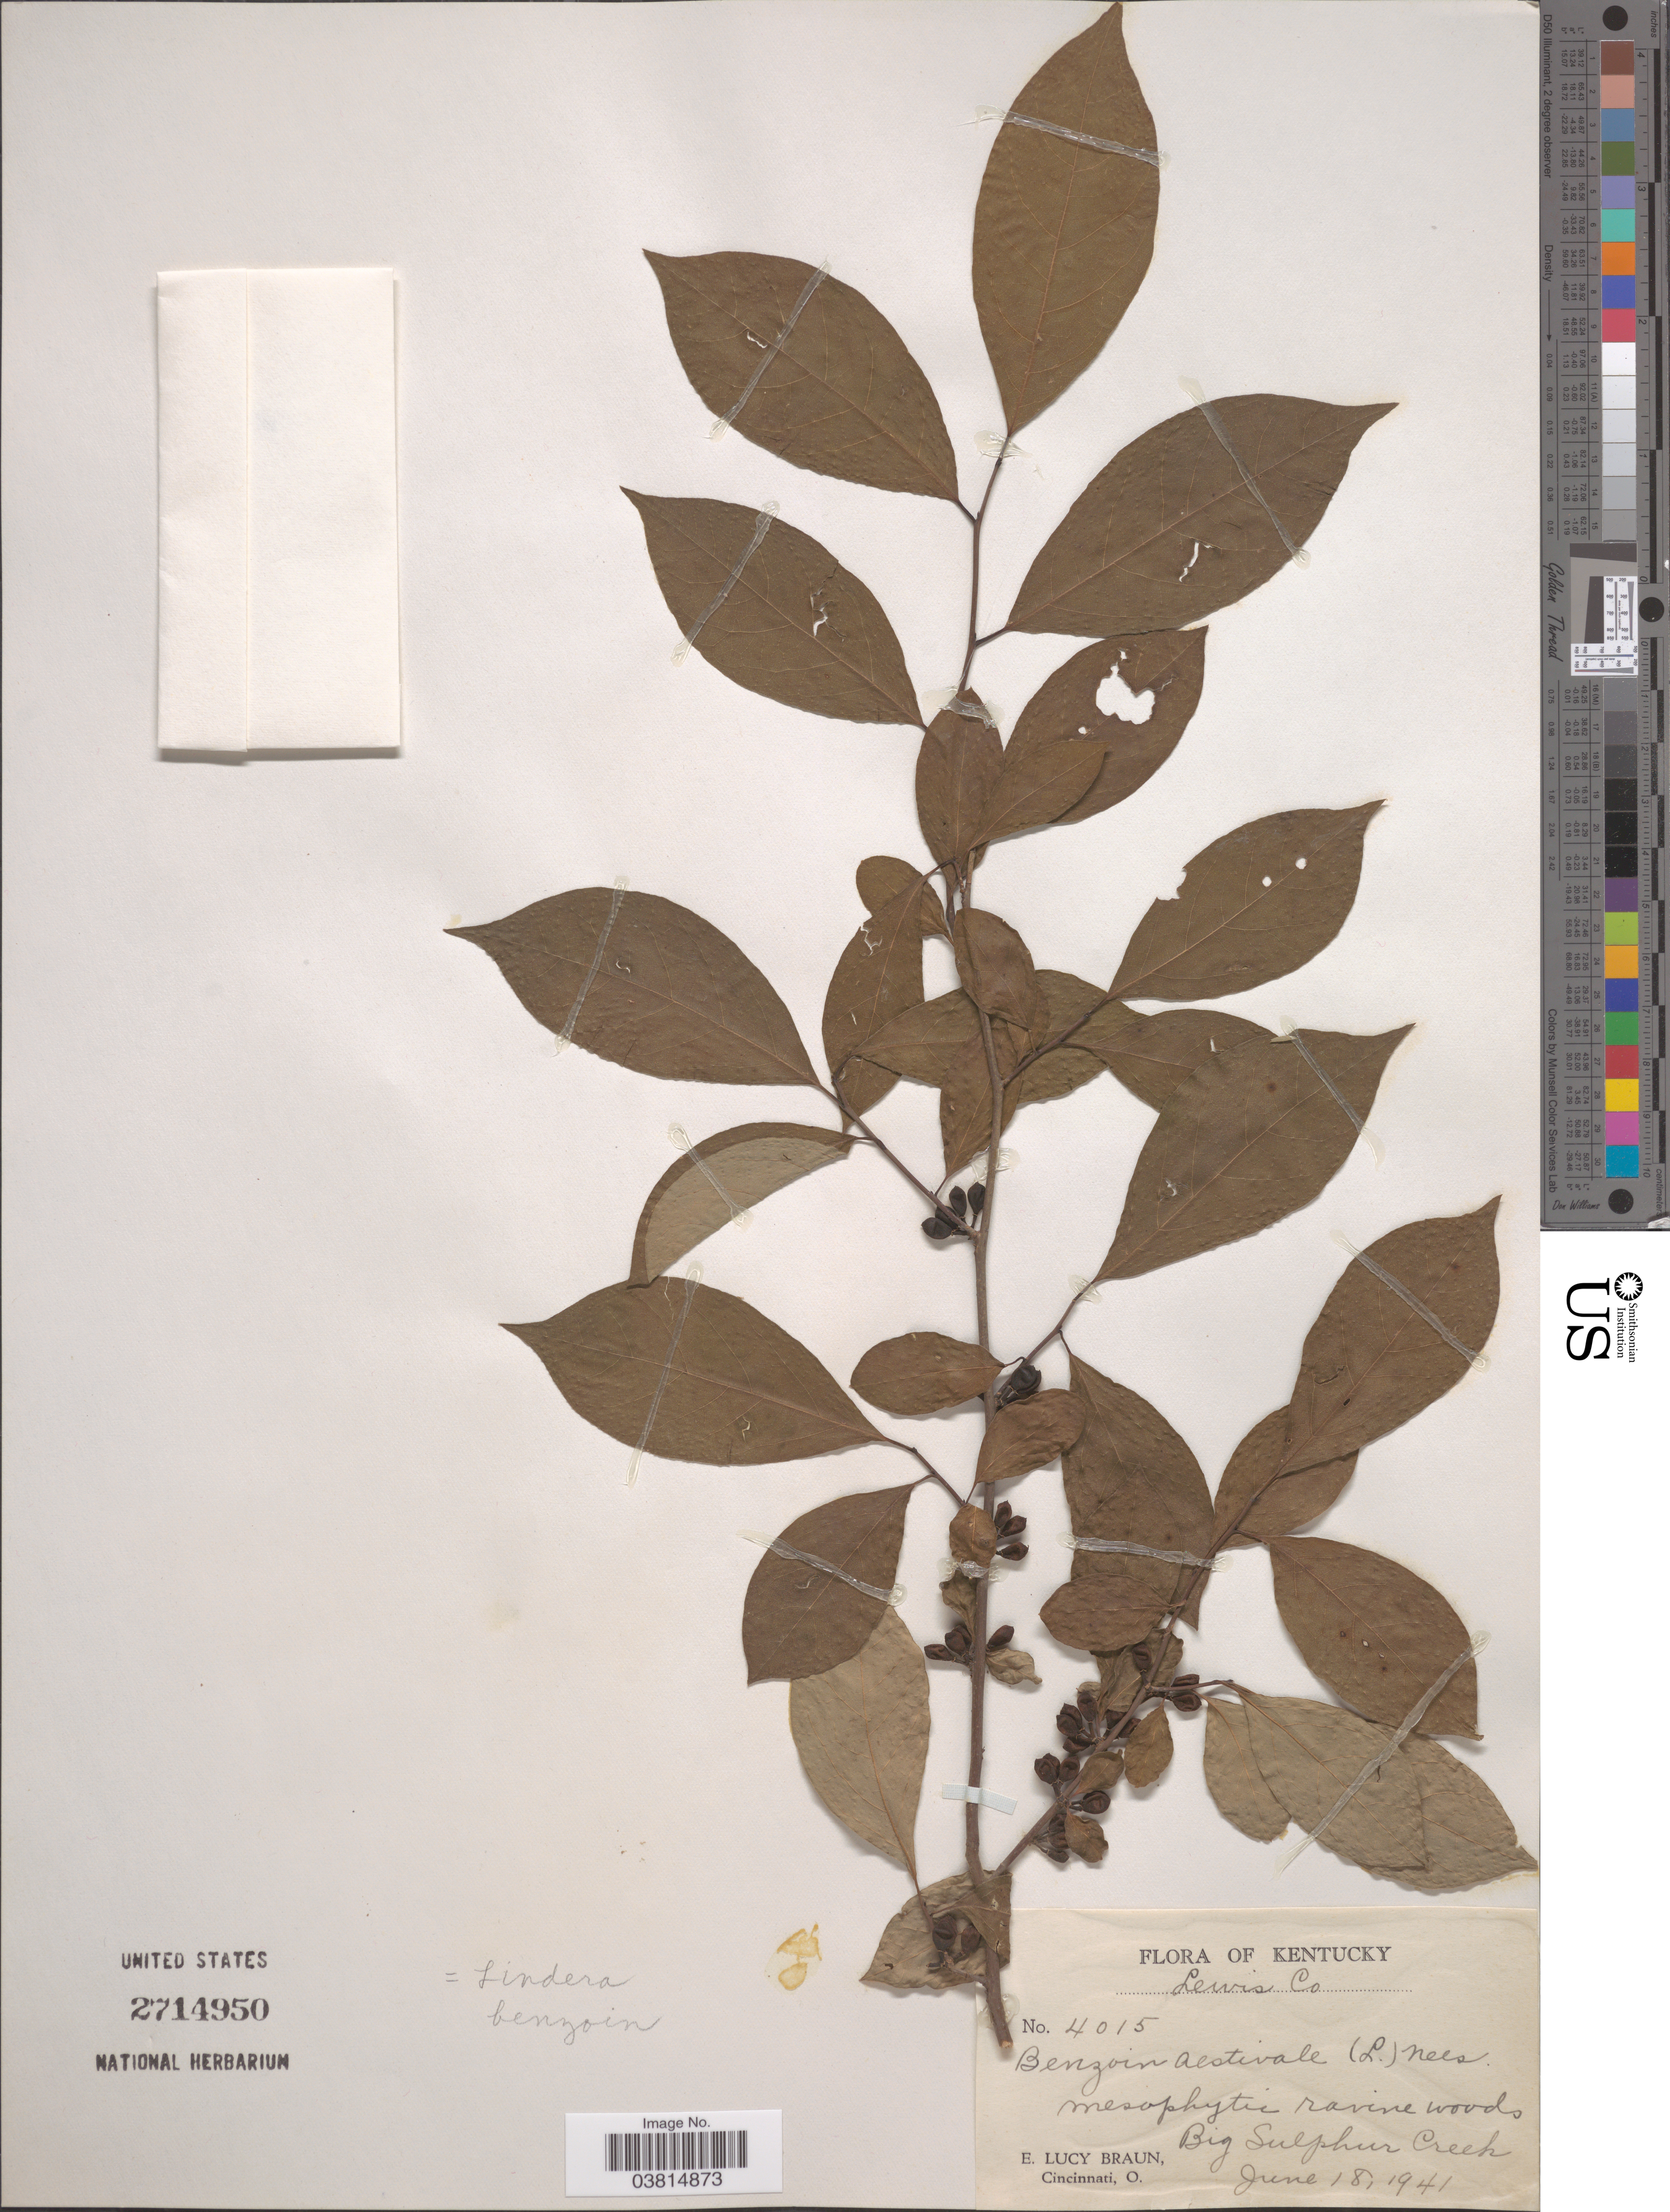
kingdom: Plantae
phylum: Tracheophyta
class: Magnoliopsida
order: Laurales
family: Lauraceae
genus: Lindera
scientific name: Lindera benzoin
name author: (L.) Blume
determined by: Strong, Mark T., (BOT), Smithsonian Institution - National Museum of Natural History (UNITED STATES)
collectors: E. L. Braun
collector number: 4015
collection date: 1941-06-18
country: United States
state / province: Kentucky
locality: Lewis Co. Big Sulphur Creek.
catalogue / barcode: US 2714950